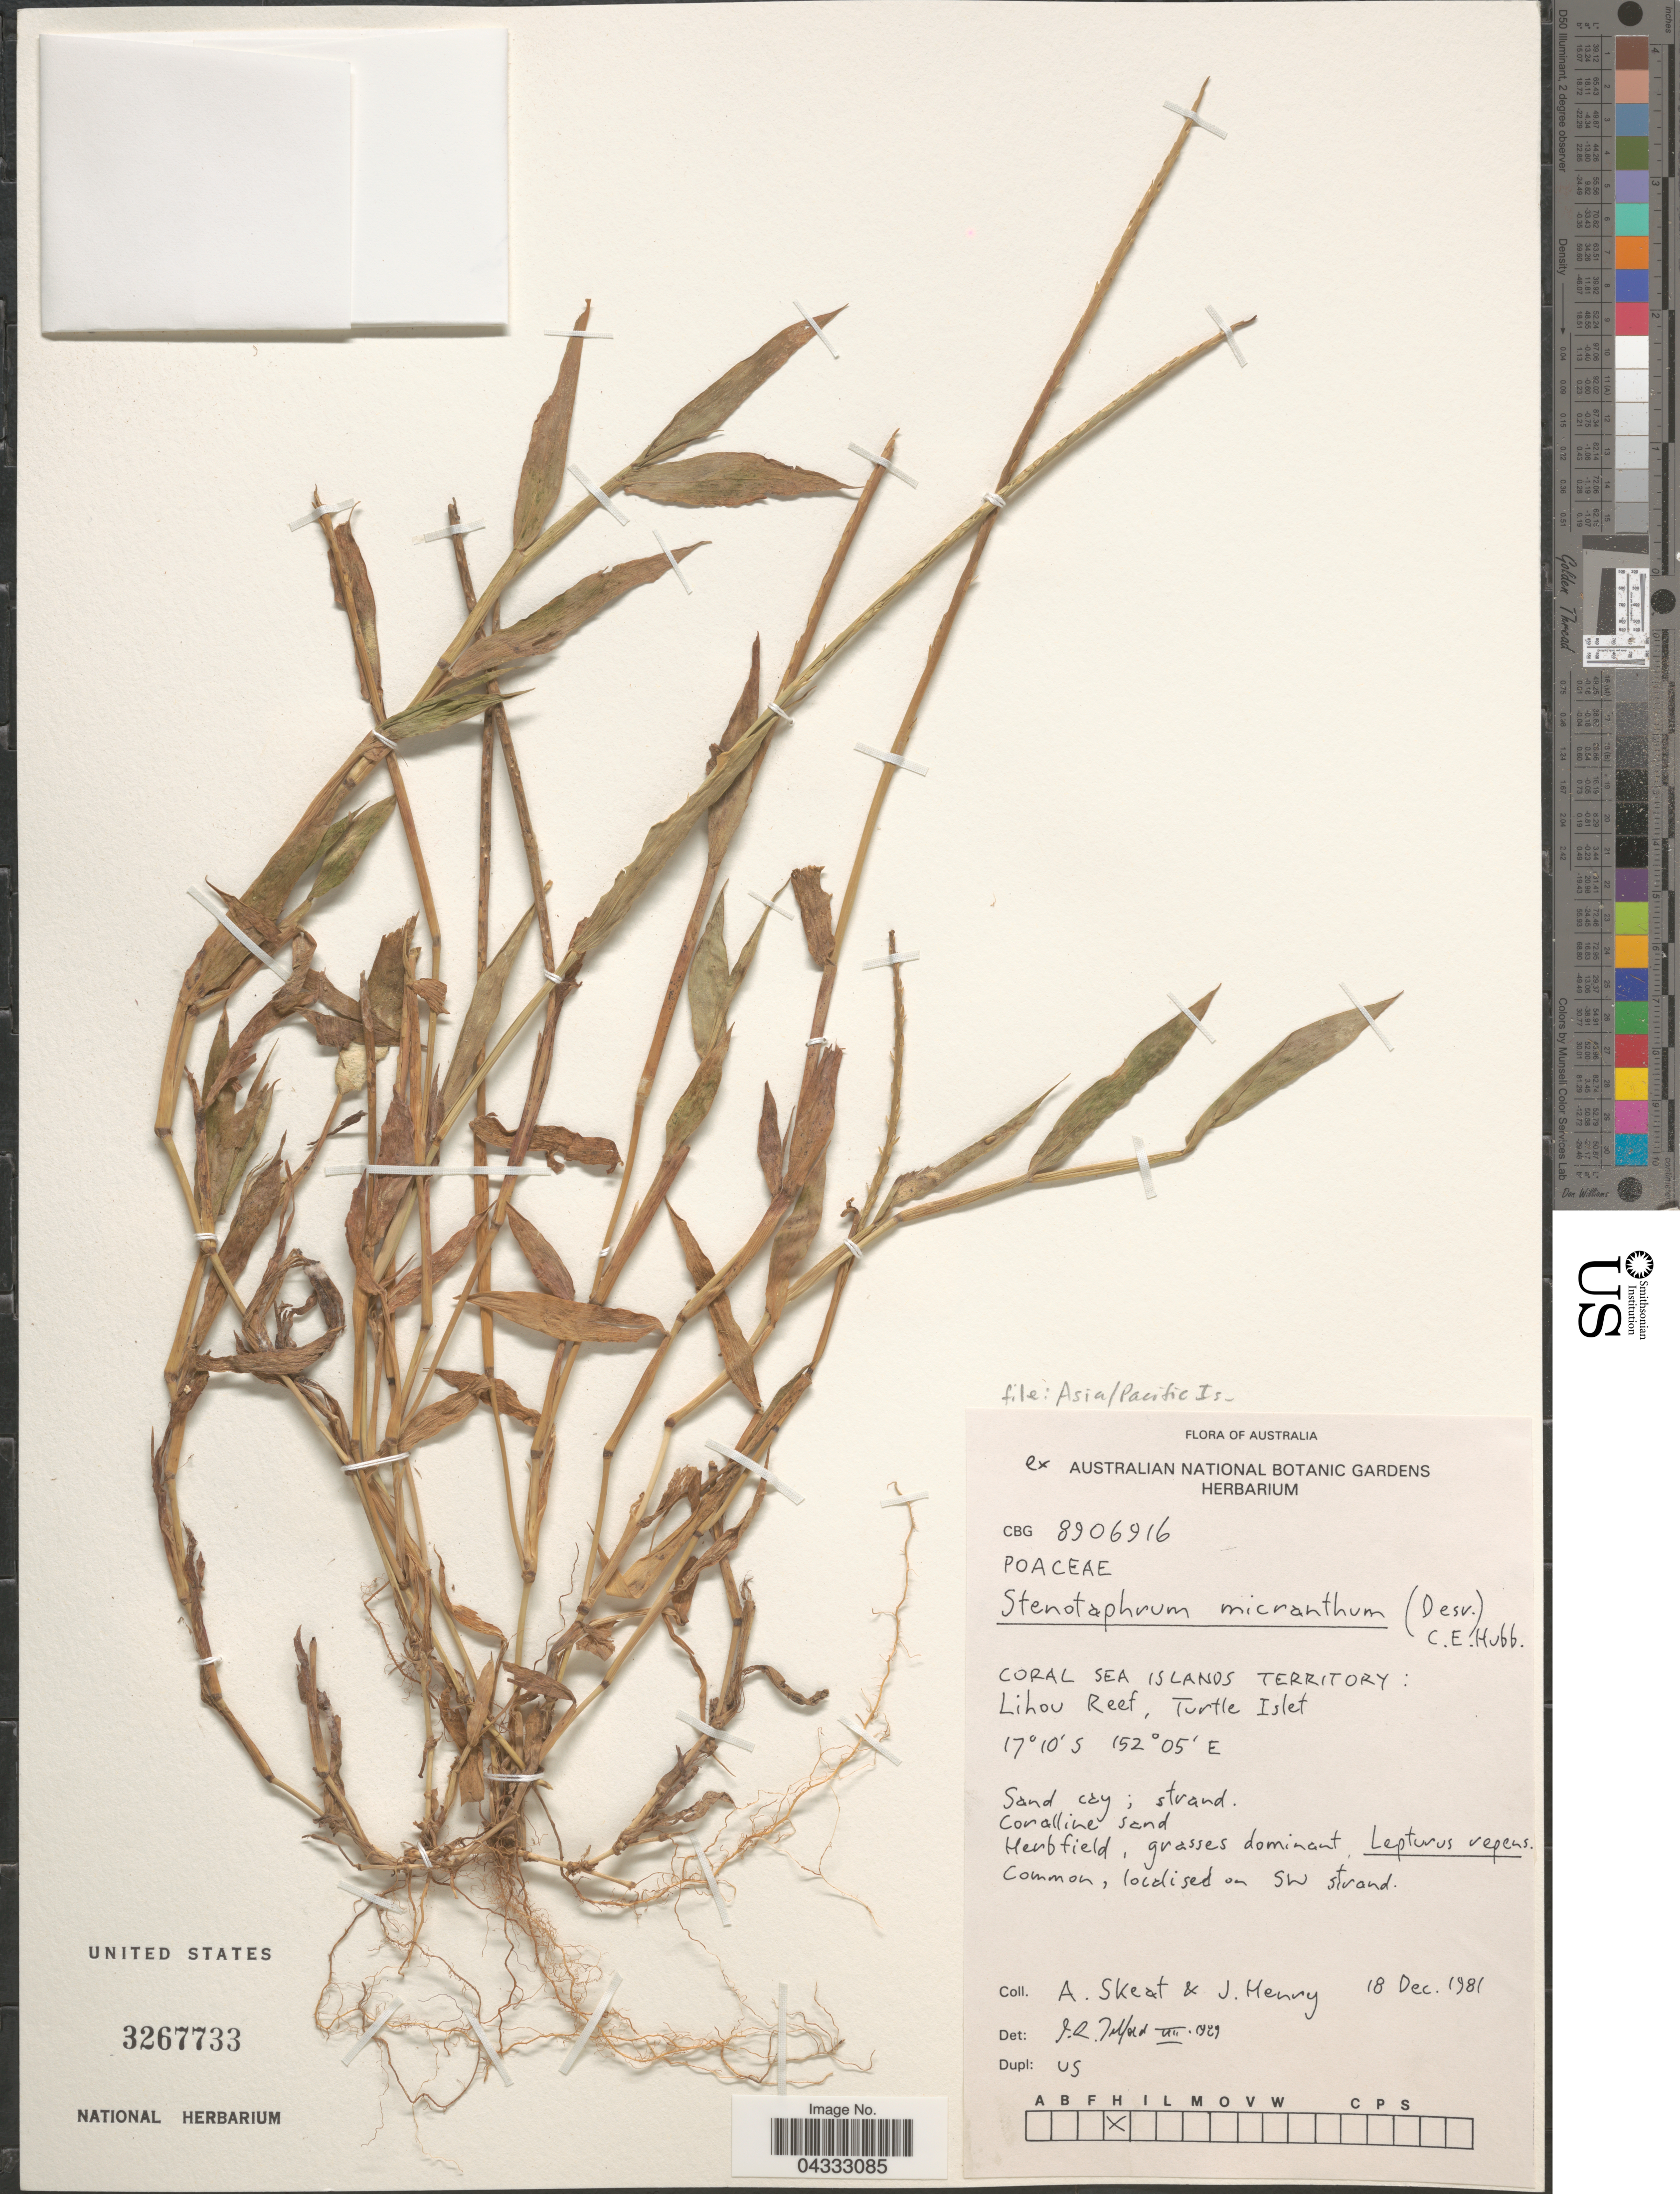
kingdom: Plantae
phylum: Tracheophyta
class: Liliopsida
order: Poales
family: Poaceae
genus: Stenotaphrum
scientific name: Stenotaphrum micranthum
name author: (Desv.) C.E. Hubb.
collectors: A. Skeat & J. Henry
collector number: CBG 8906916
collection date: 1981-12-18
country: Australia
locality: Coral Sea Islands Territory: Lihou Reef, Turtle Islet.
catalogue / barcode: US 3267733